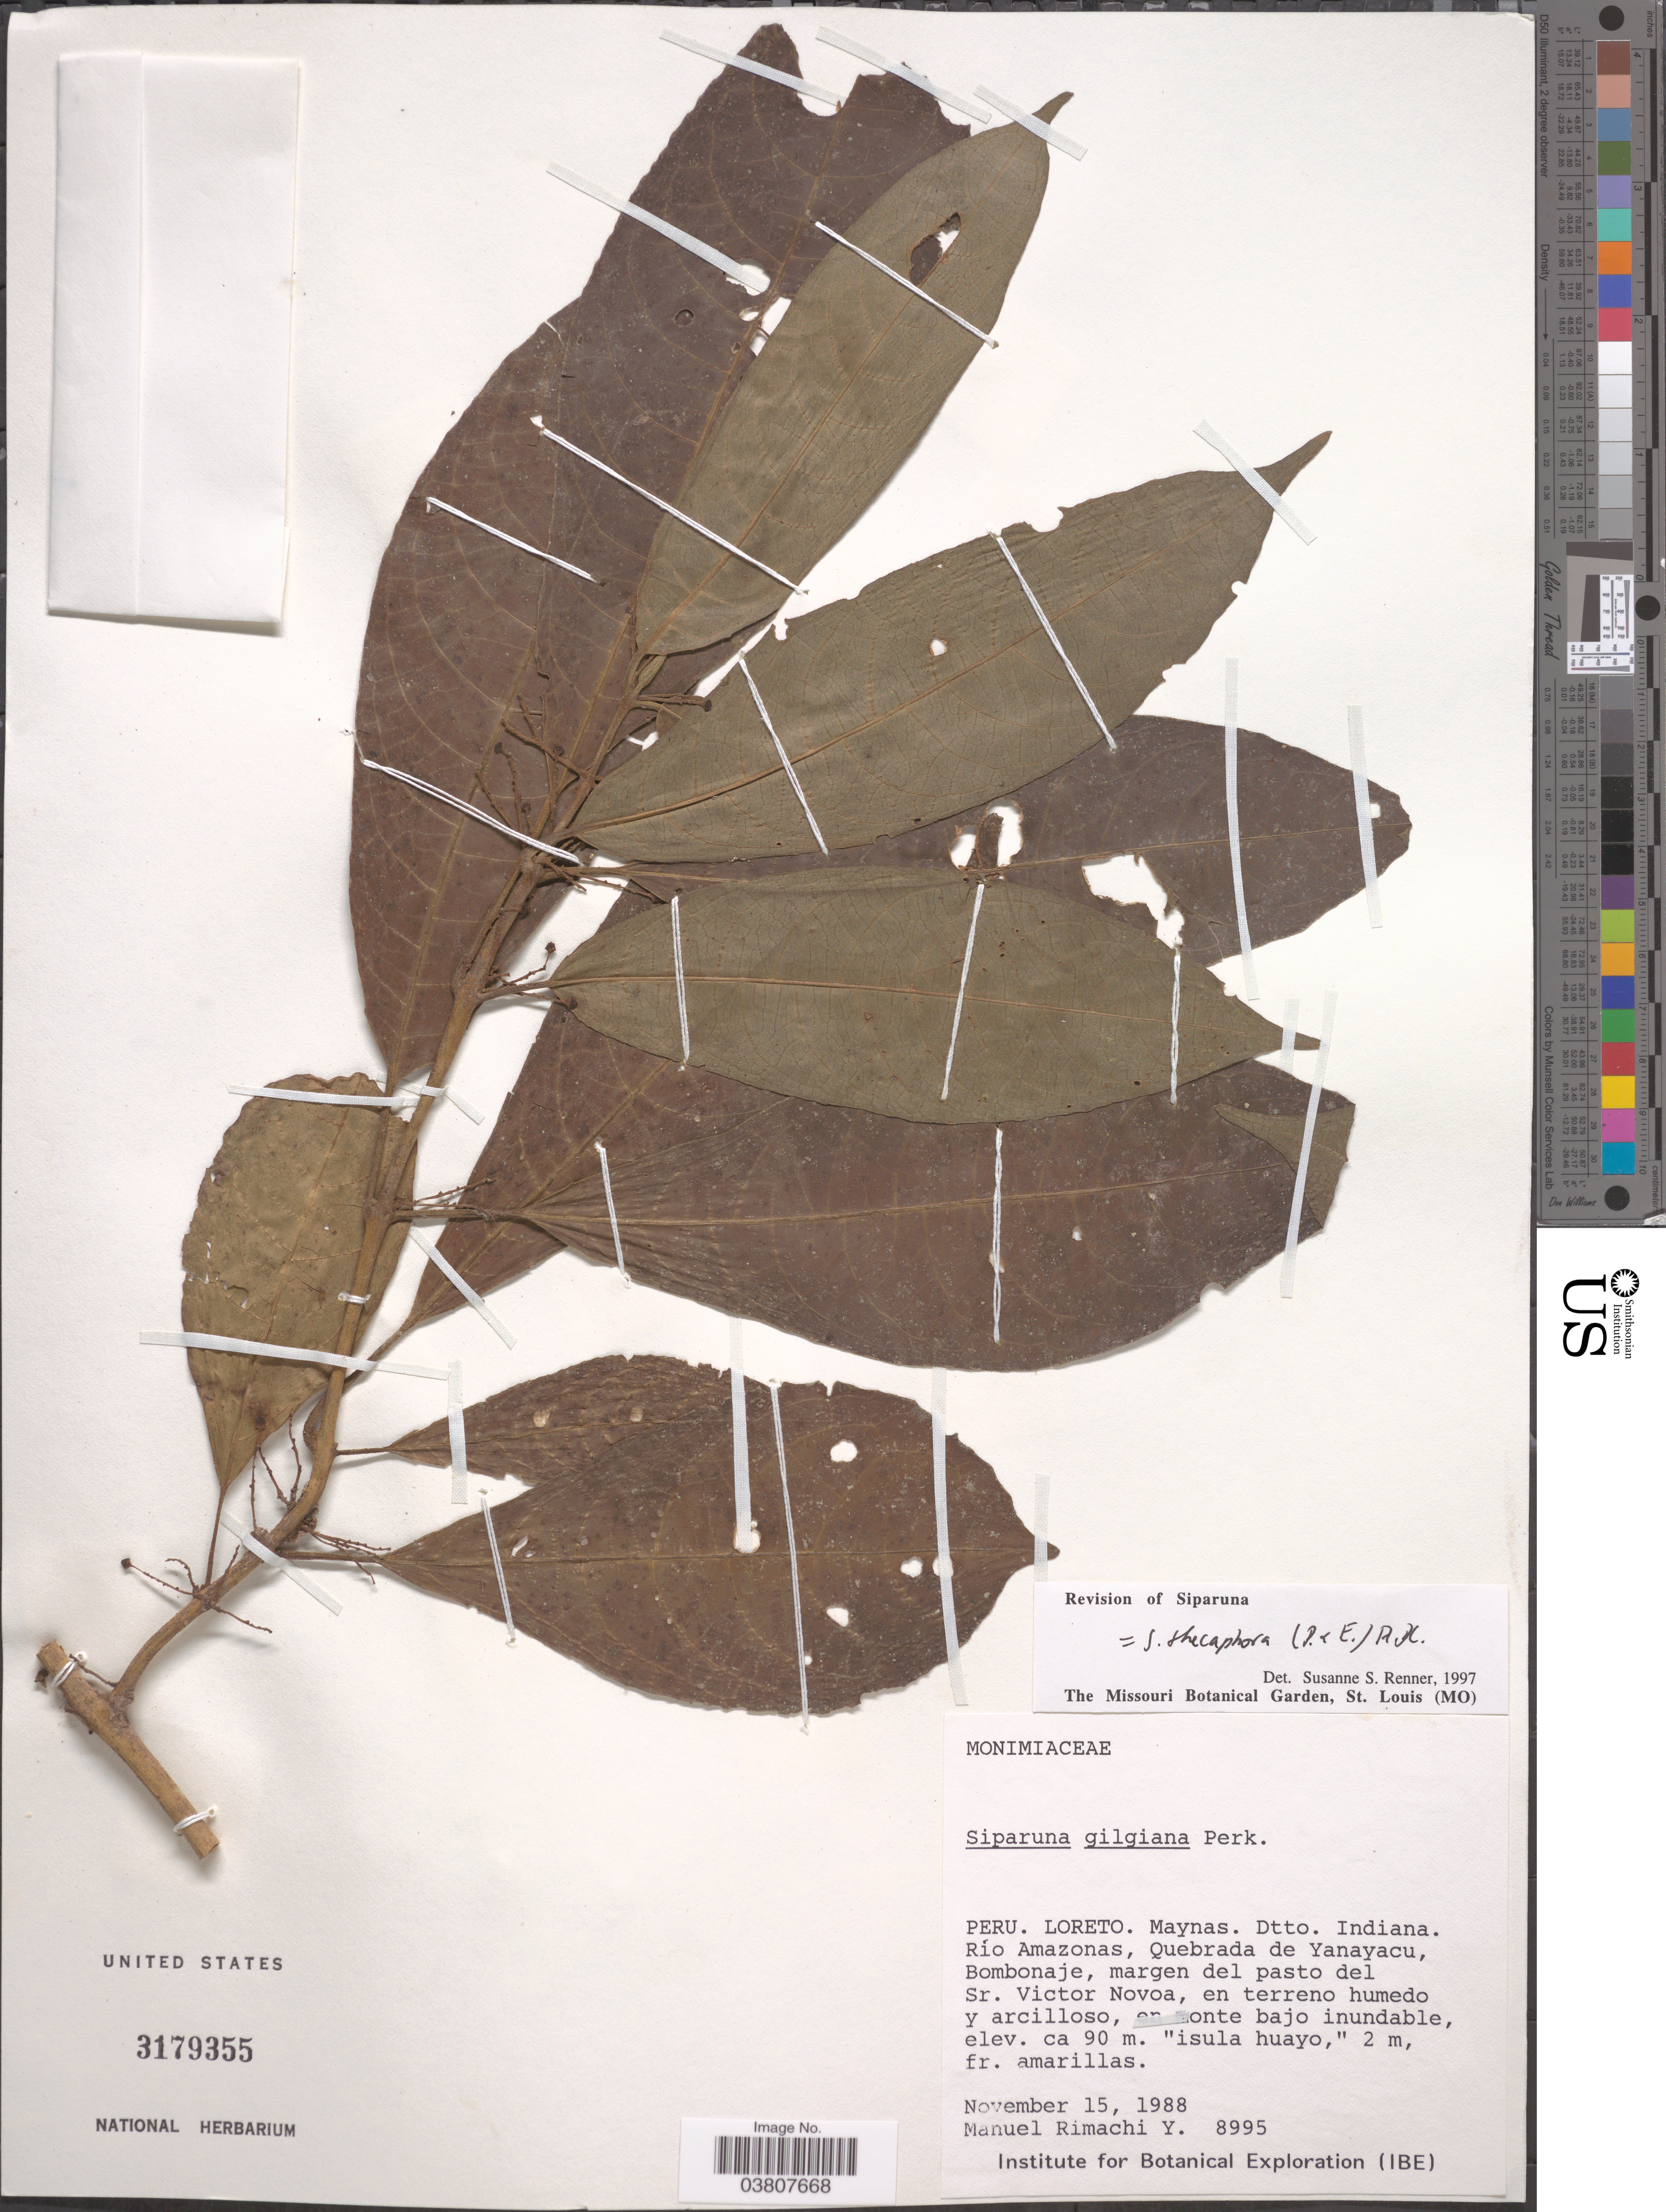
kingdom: Plantae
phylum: Tracheophyta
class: Magnoliopsida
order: Laurales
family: Siparunaceae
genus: Siparuna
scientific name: Siparuna thecaphora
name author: (Poepp. & Endl.) A. DC.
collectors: M. Rimachi Y.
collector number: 8995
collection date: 1988-12-15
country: Peru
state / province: Loreto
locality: Maynas. Dtto. Indiana. Río Amazonas, Quebrada de Yanayacu, Bombonaje, margen del pasto del Sr. Victor Novoa.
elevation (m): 90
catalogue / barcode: US 3179355